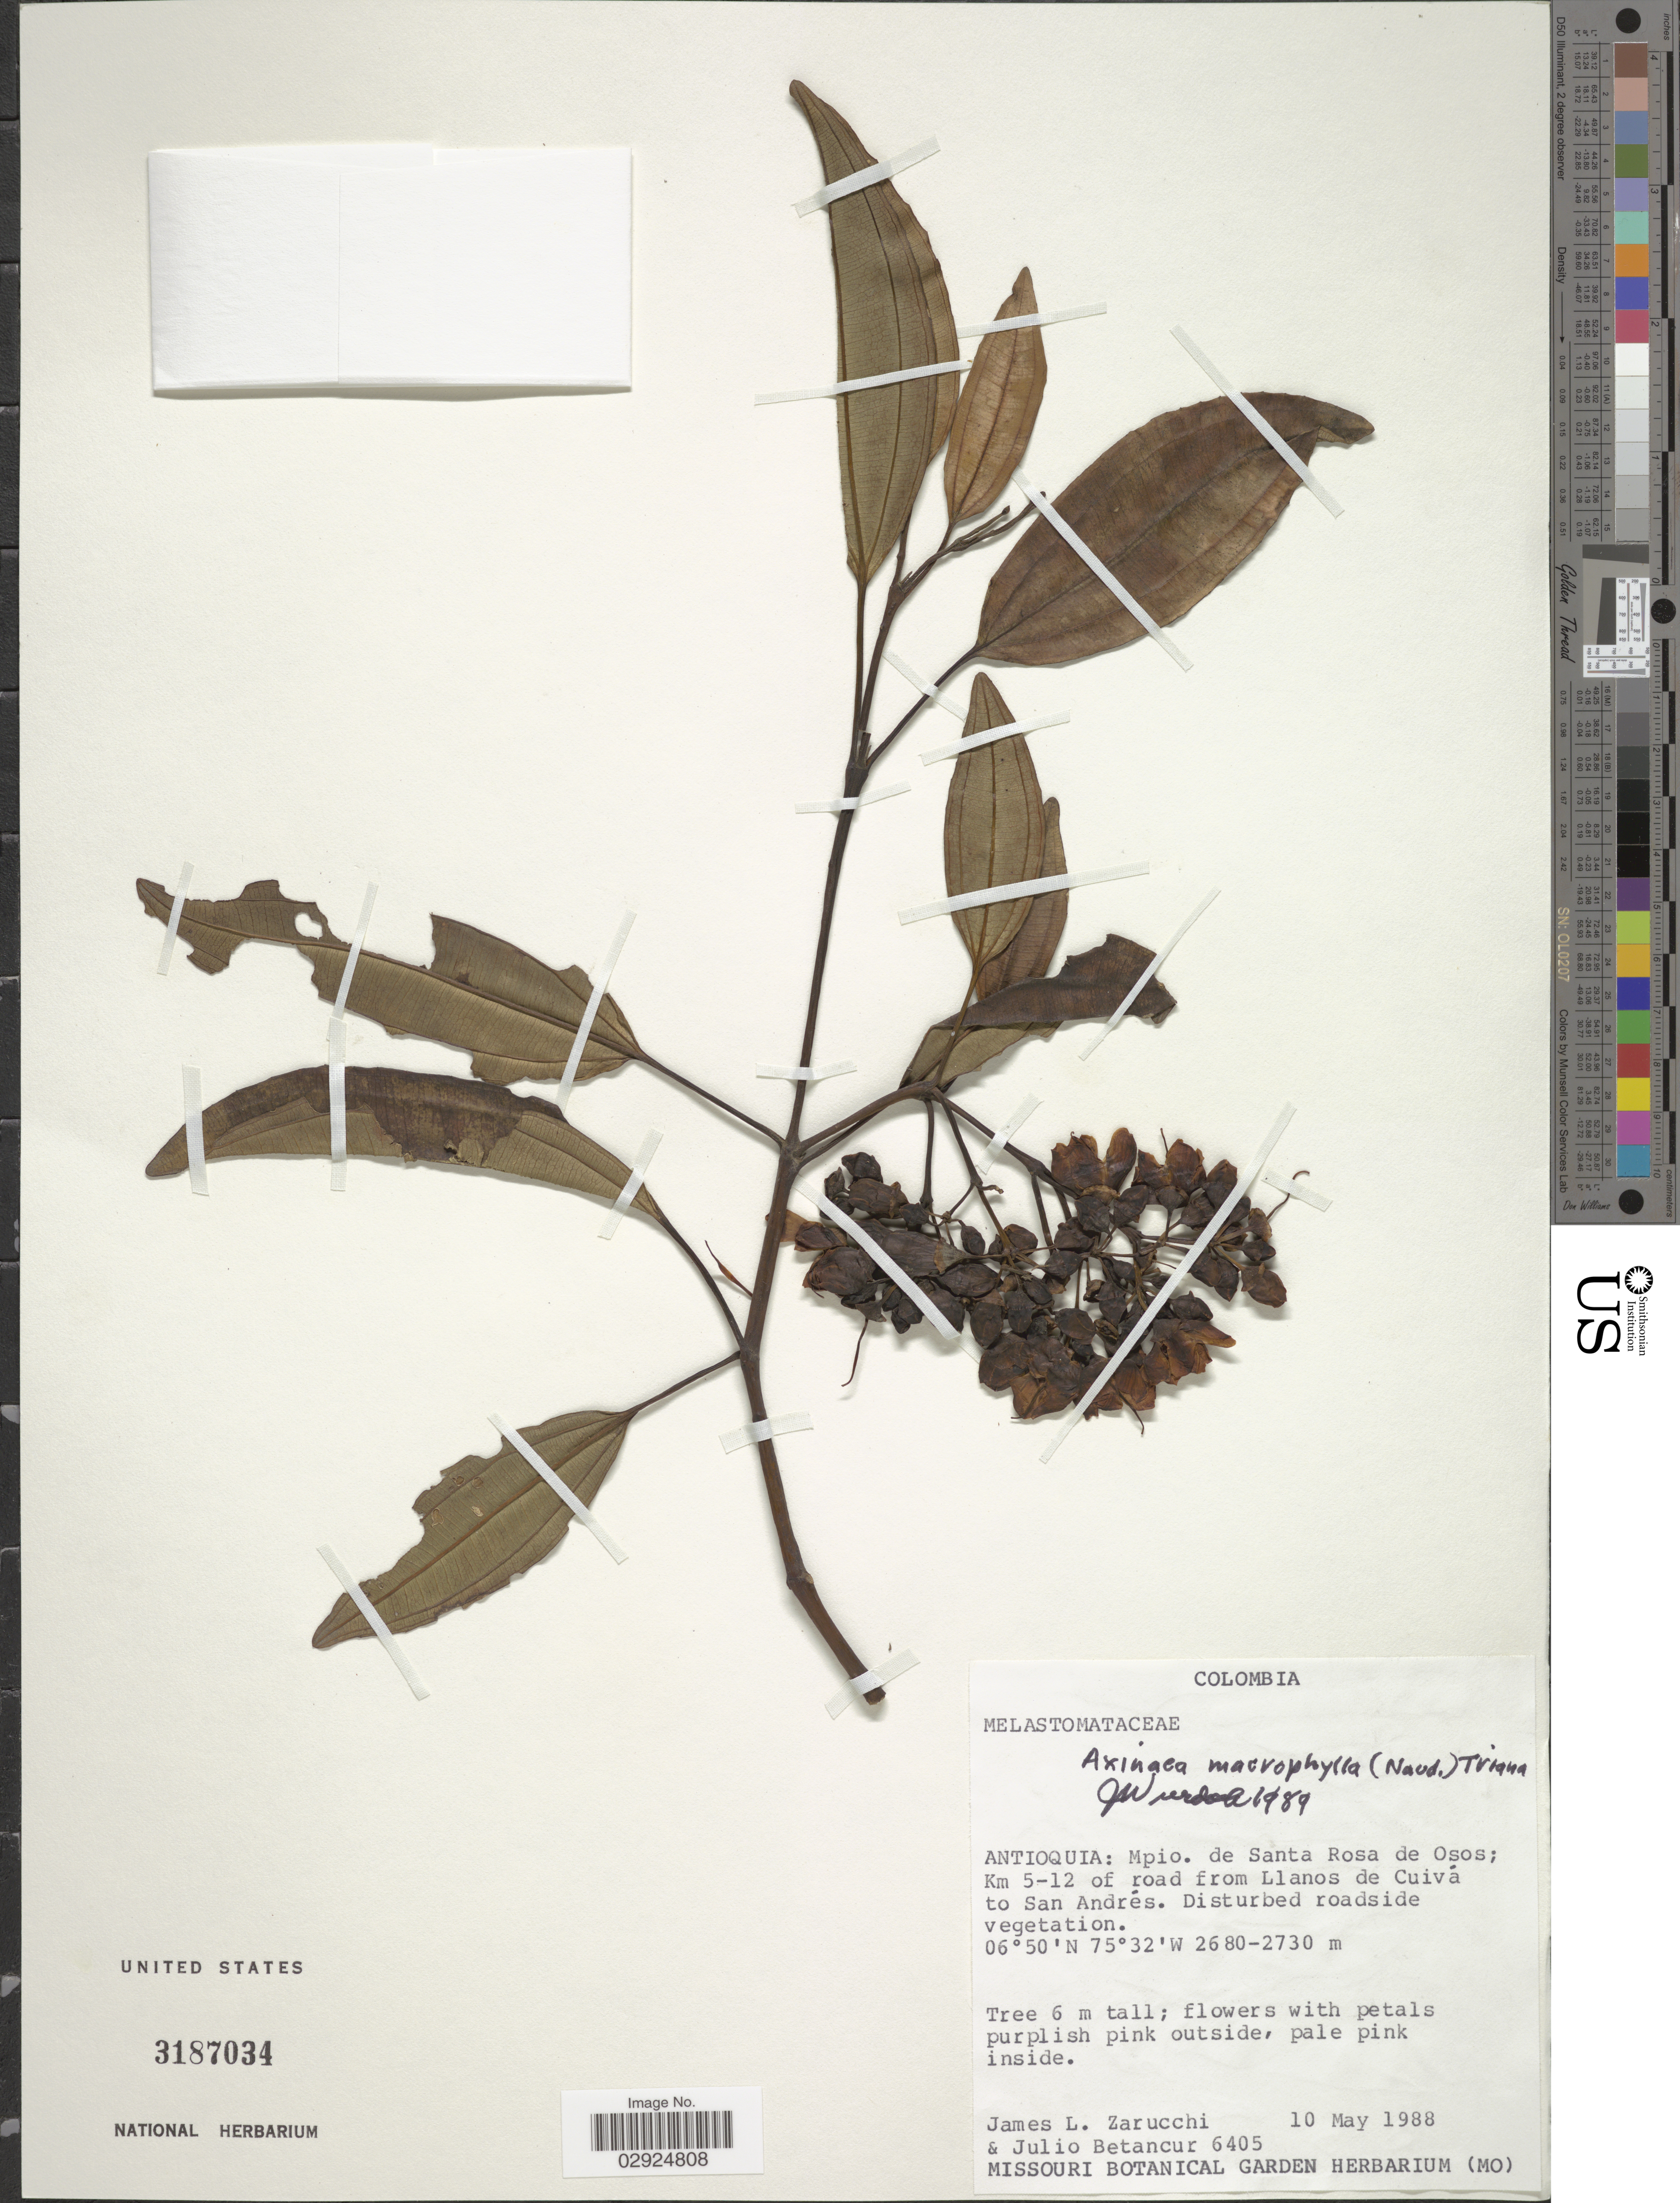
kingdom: Plantae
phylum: Tracheophyta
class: Magnoliopsida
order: Myrtales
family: Melastomataceae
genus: Axinaea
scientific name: Axinaea macrophylla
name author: (Naudin) Triana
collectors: J. L. Zarucchi & J. Betancur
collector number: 6405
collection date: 1988-05-10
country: Colombia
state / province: Antioquia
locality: Antioquia: Mpio. de Santa Rosa de Osos; Km 5-12 of road from Llanos de Cuivá to San Andrés.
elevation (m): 2680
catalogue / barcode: US 3187034